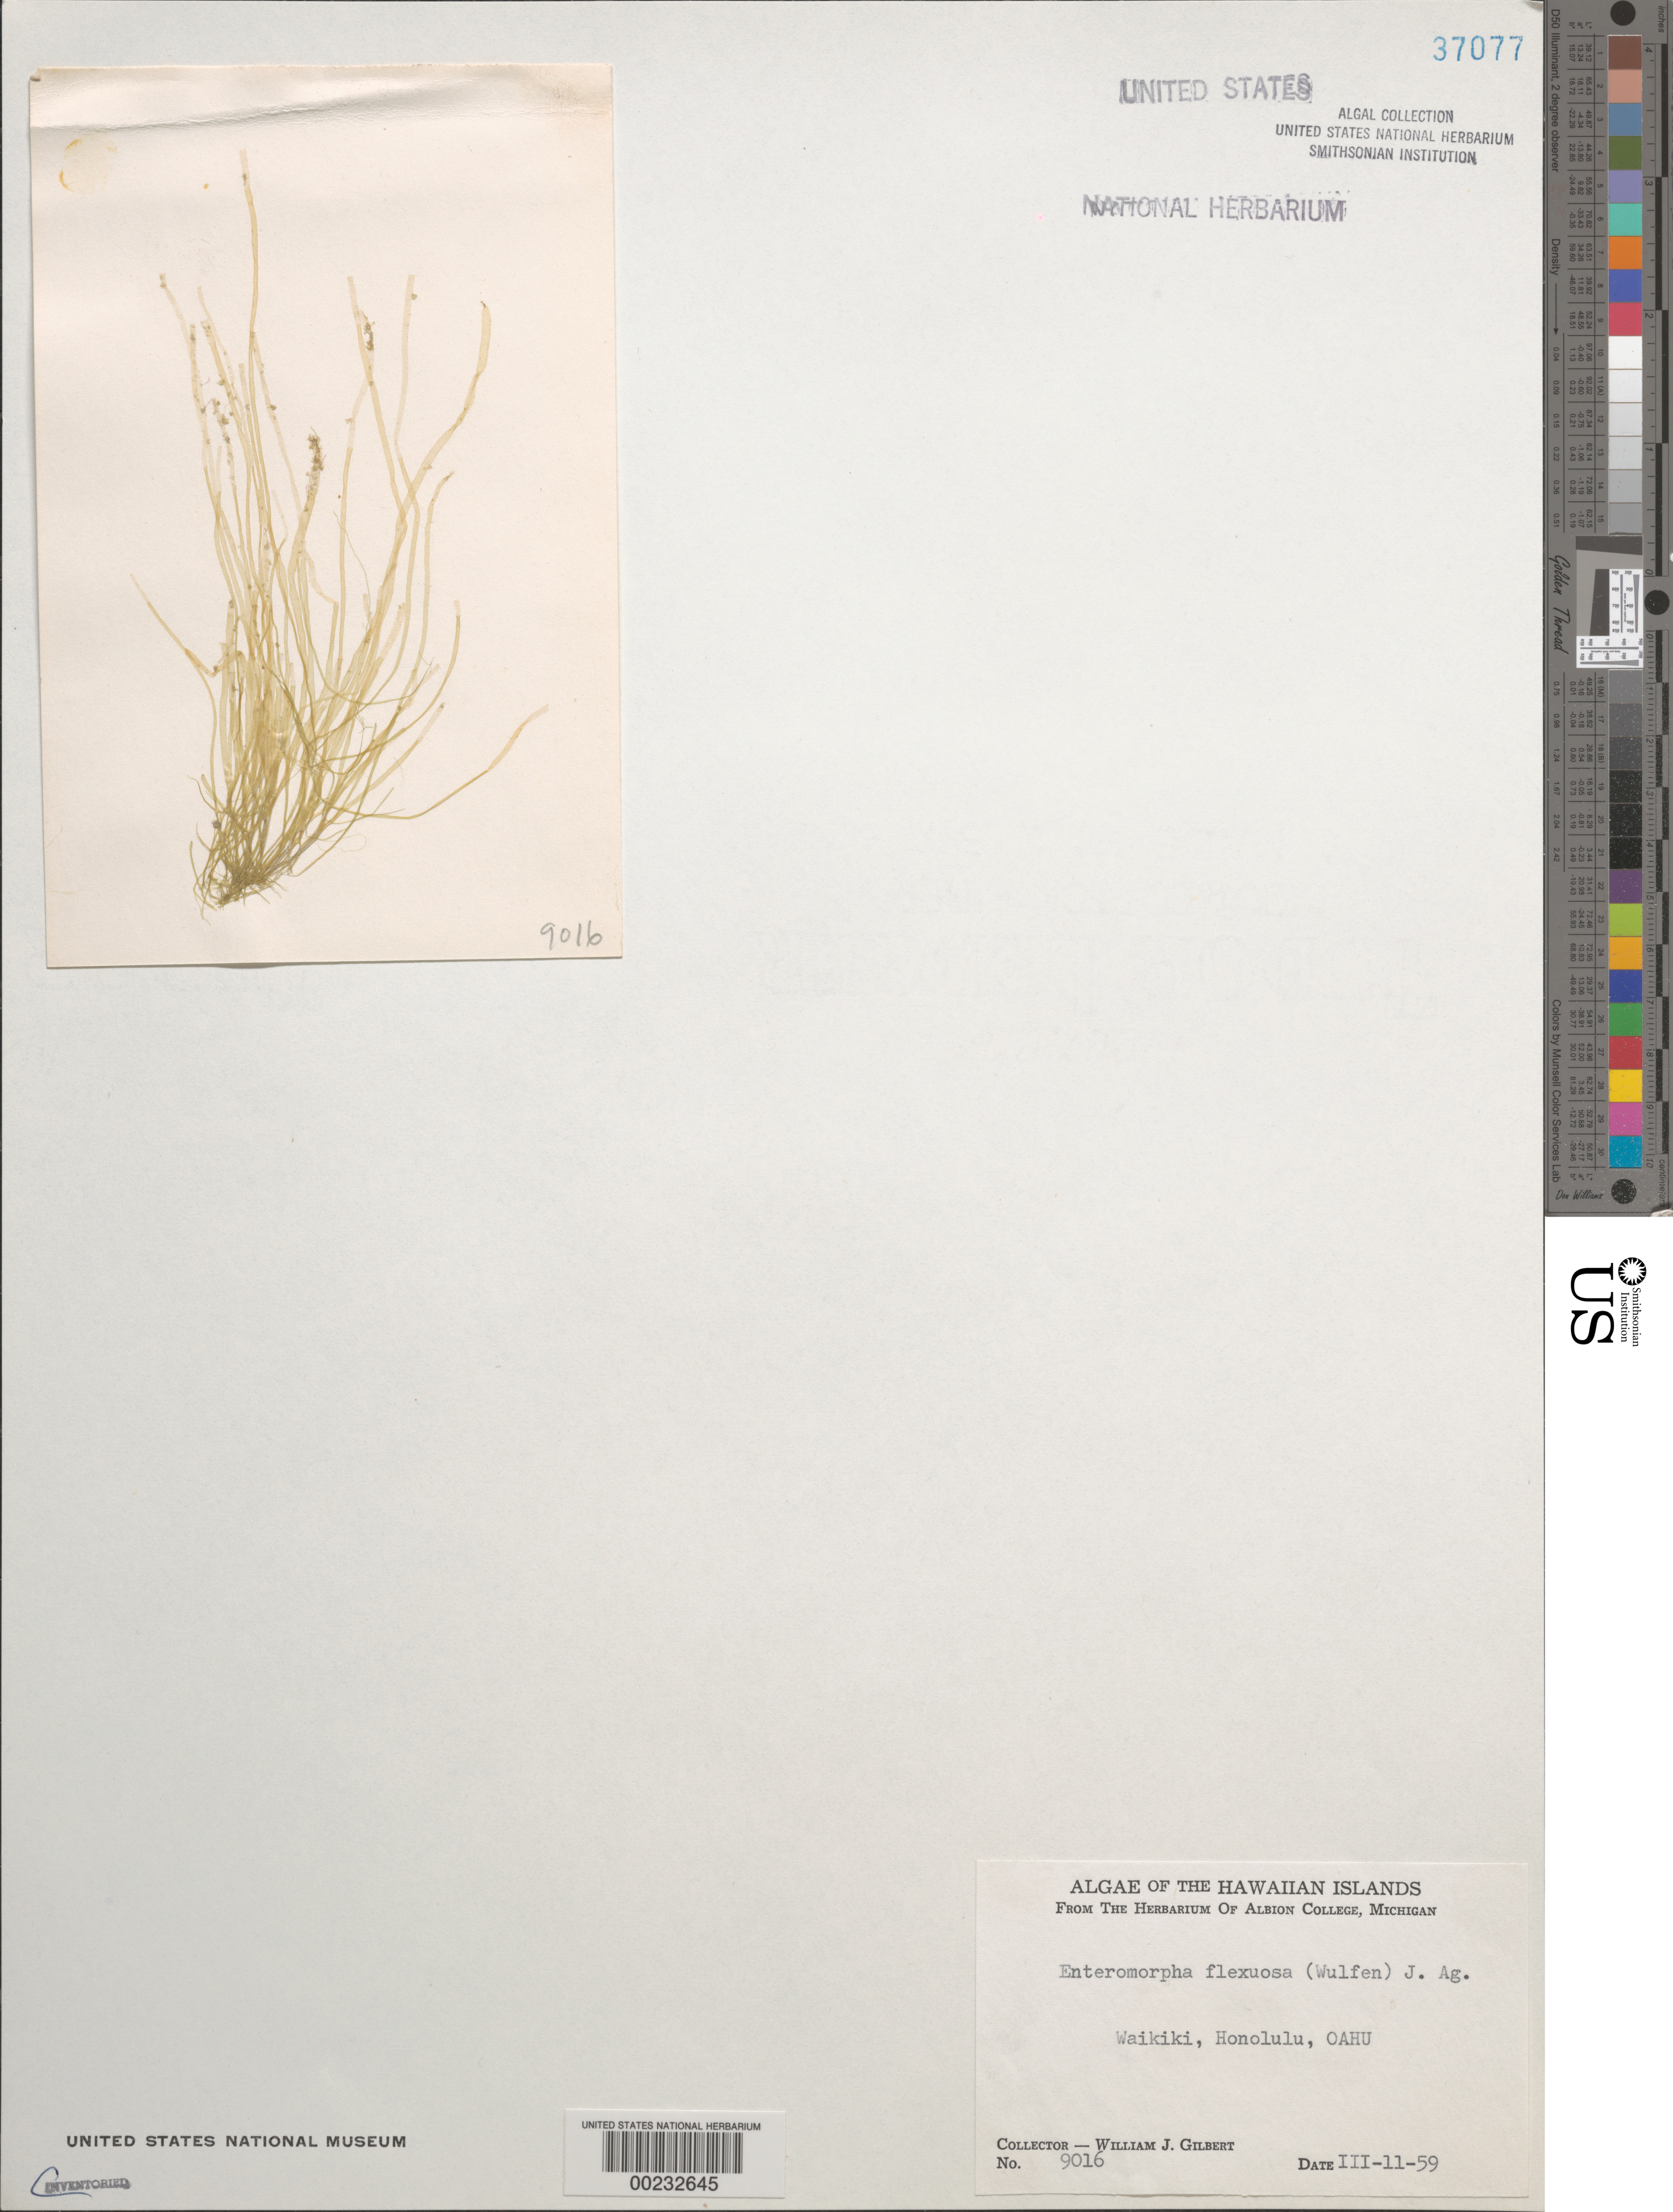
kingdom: Plantae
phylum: Chlorophyta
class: Ulvophyceae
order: Ulvales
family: Ulvaceae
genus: Ulva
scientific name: Ulva flexuosa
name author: Wulfen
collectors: W. J. Gilbert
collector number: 9016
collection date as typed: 11 Mar 1959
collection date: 1959-03-11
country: United States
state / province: Hawaii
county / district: Honolulu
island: Oahu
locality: Honolulu, Waikiki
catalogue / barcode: US 37077